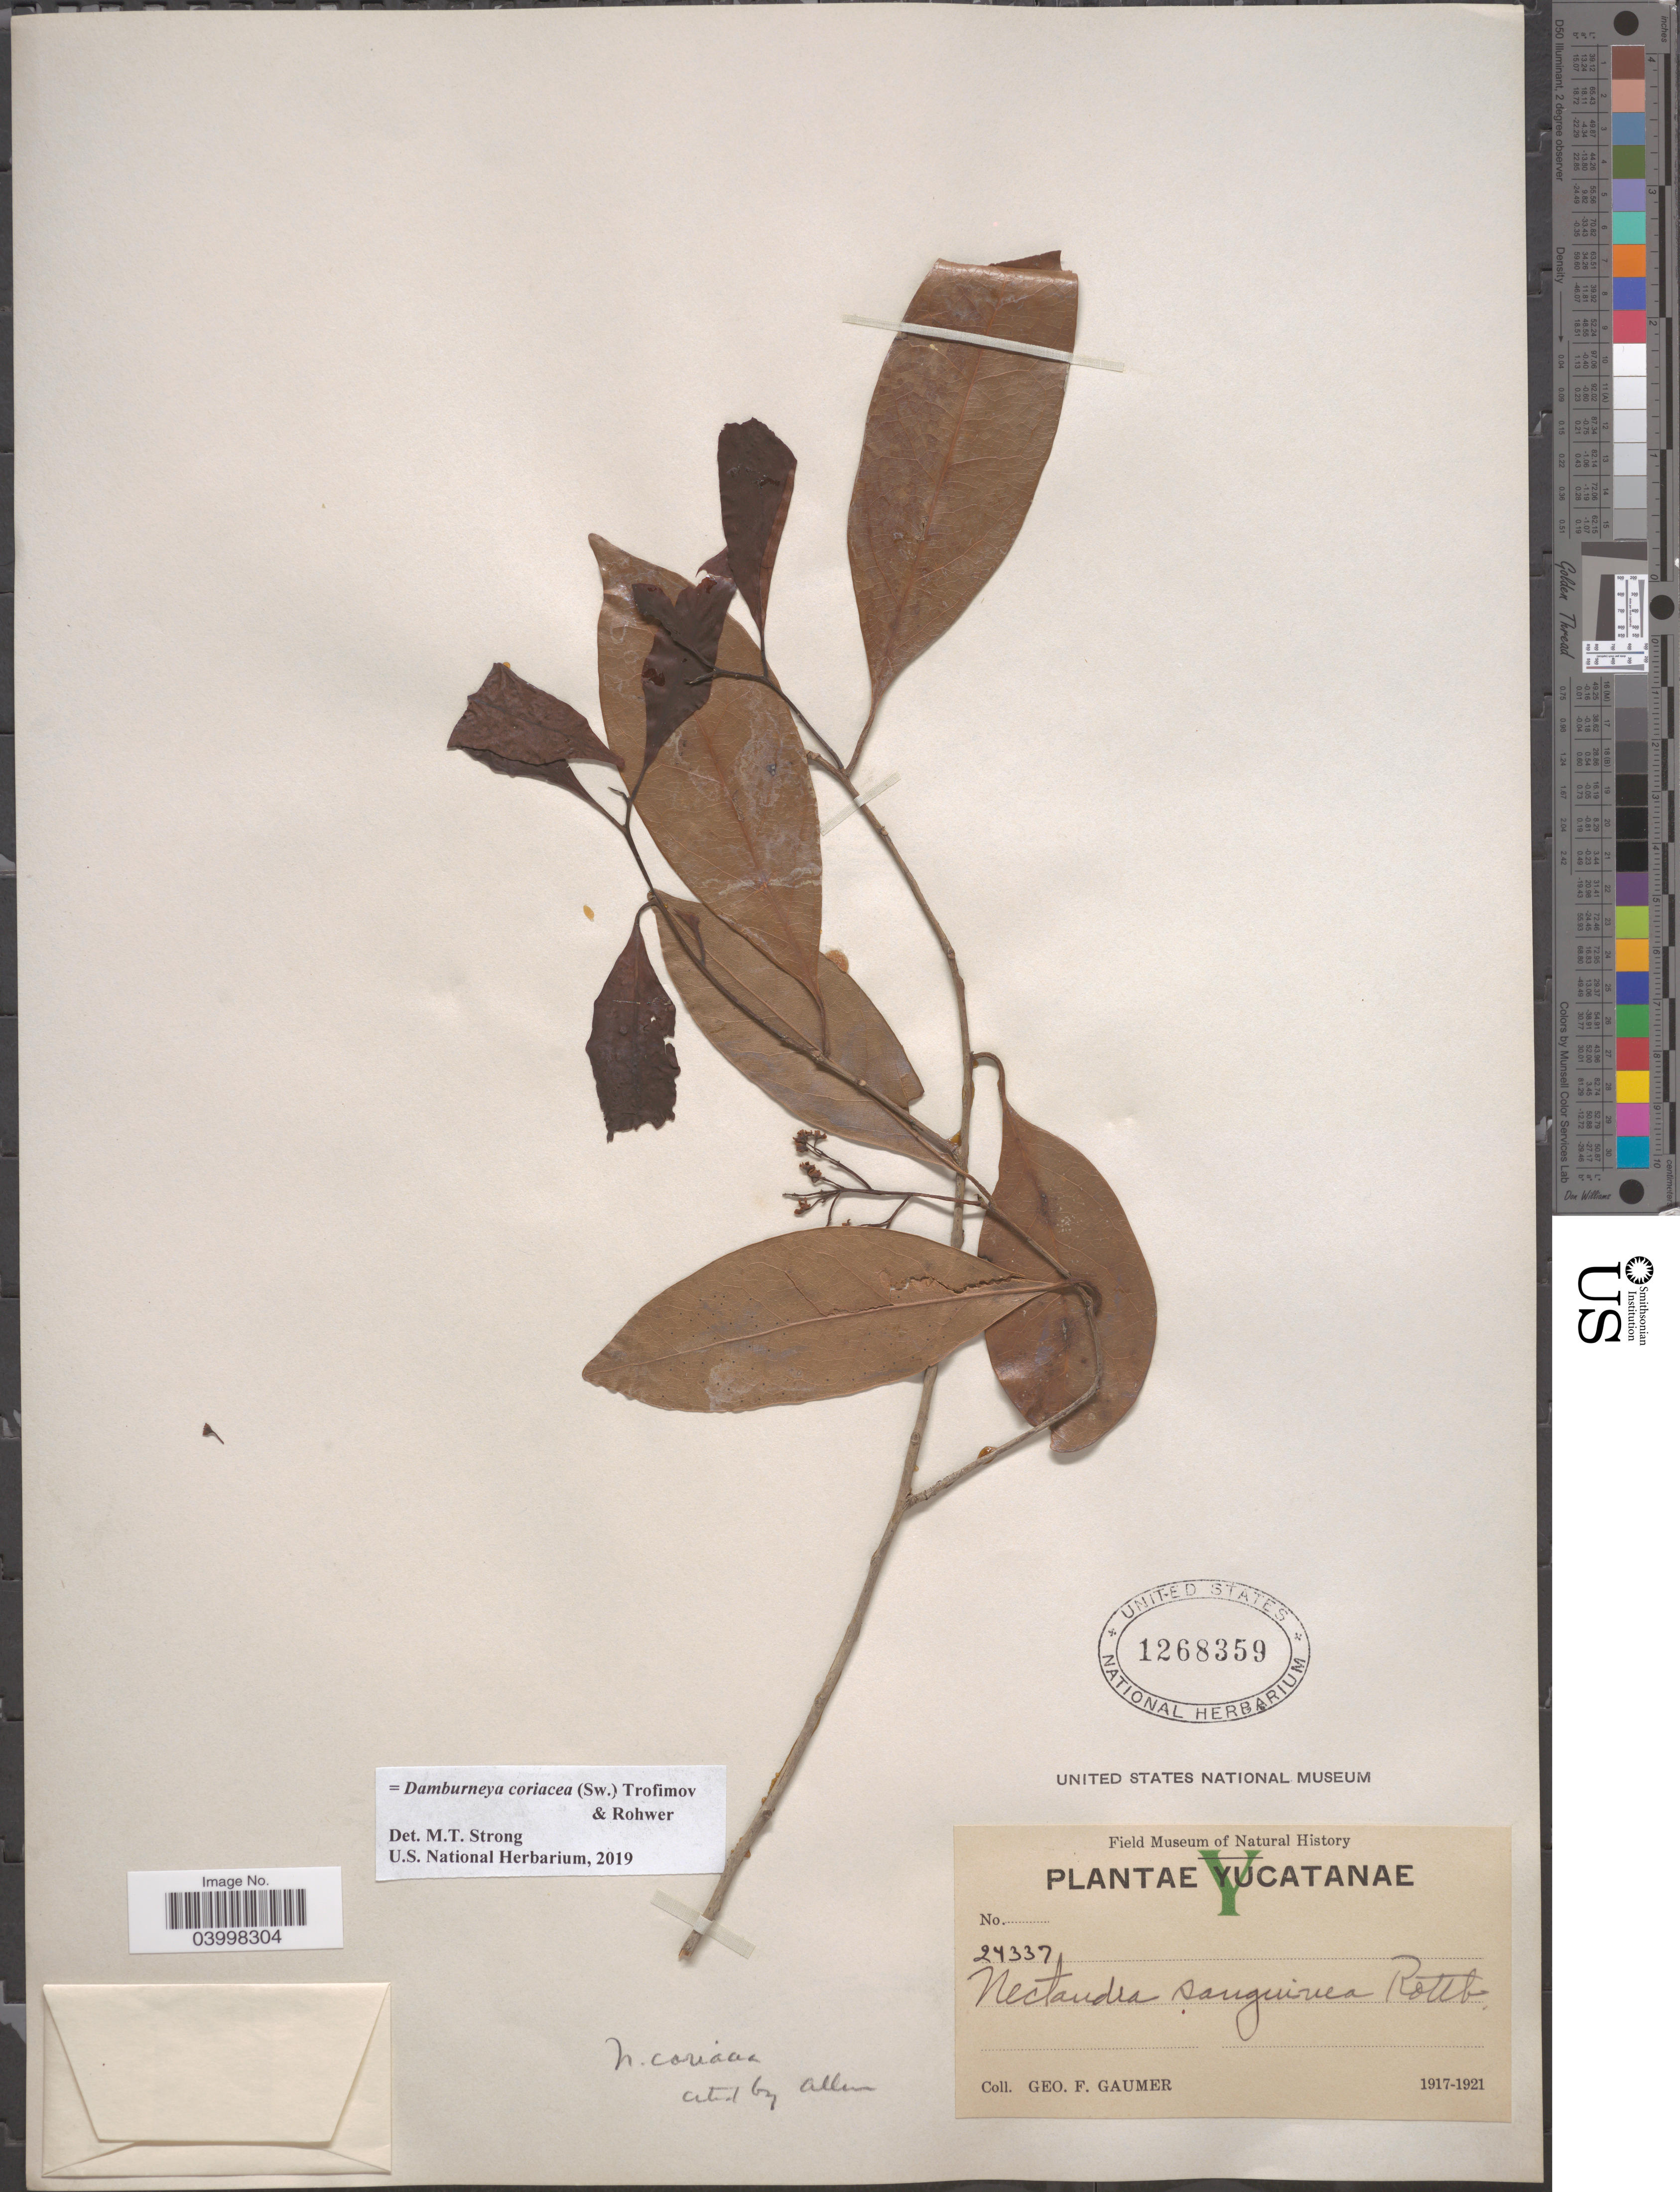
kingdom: Plantae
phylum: Tracheophyta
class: Magnoliopsida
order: Laurales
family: Lauraceae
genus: Damburneya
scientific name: Damburneya coriacea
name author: (Sw.) Trofimov & Rohwer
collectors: G. F. Gaumer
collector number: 24337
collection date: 1917/1921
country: Mexico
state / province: Yucatán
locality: Yucatanae.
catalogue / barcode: US 1268359